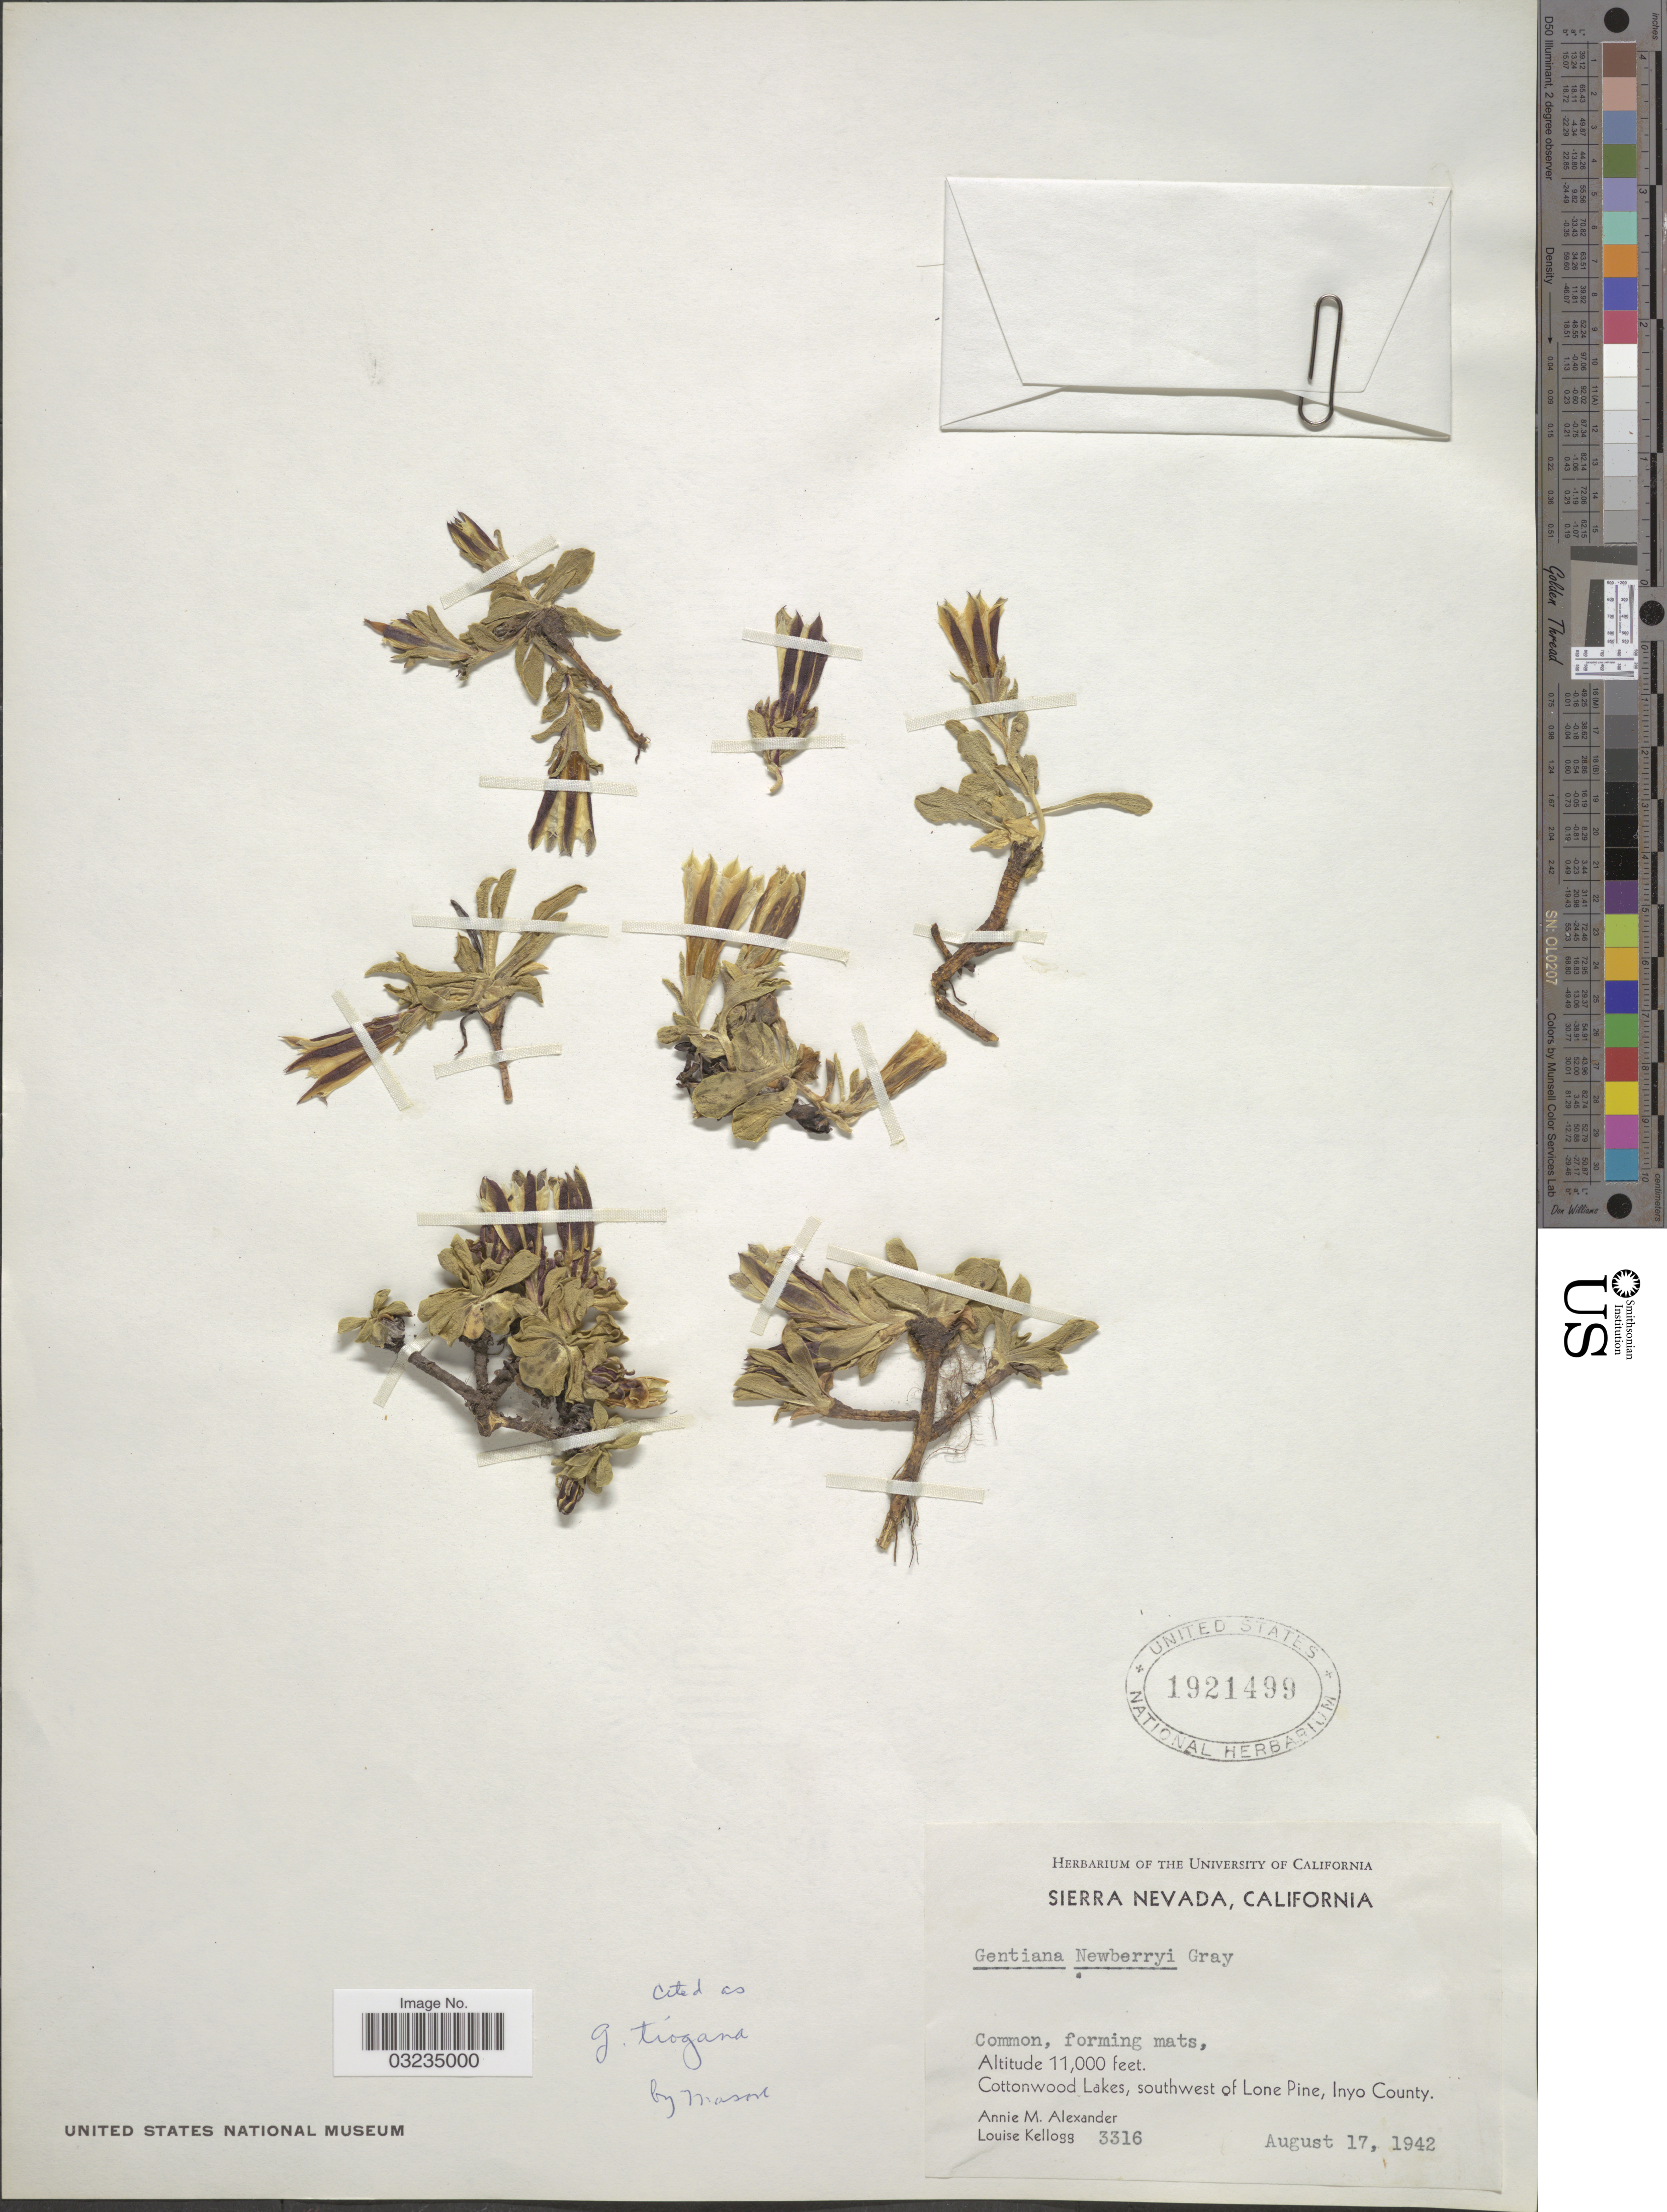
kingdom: Plantae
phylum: Tracheophyta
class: Magnoliopsida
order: Gentianales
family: Gentianaceae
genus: Gentiana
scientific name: Gentiana tiogana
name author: A. Heller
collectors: A. M. Alexander & L. Kellogg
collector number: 3316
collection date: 1942-08-17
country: United States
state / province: California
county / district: Inyo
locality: Sierra Nevada. Cottonwood Lakes, southwest of Lone Pine, Inyo County.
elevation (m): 3353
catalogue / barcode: US 1921499